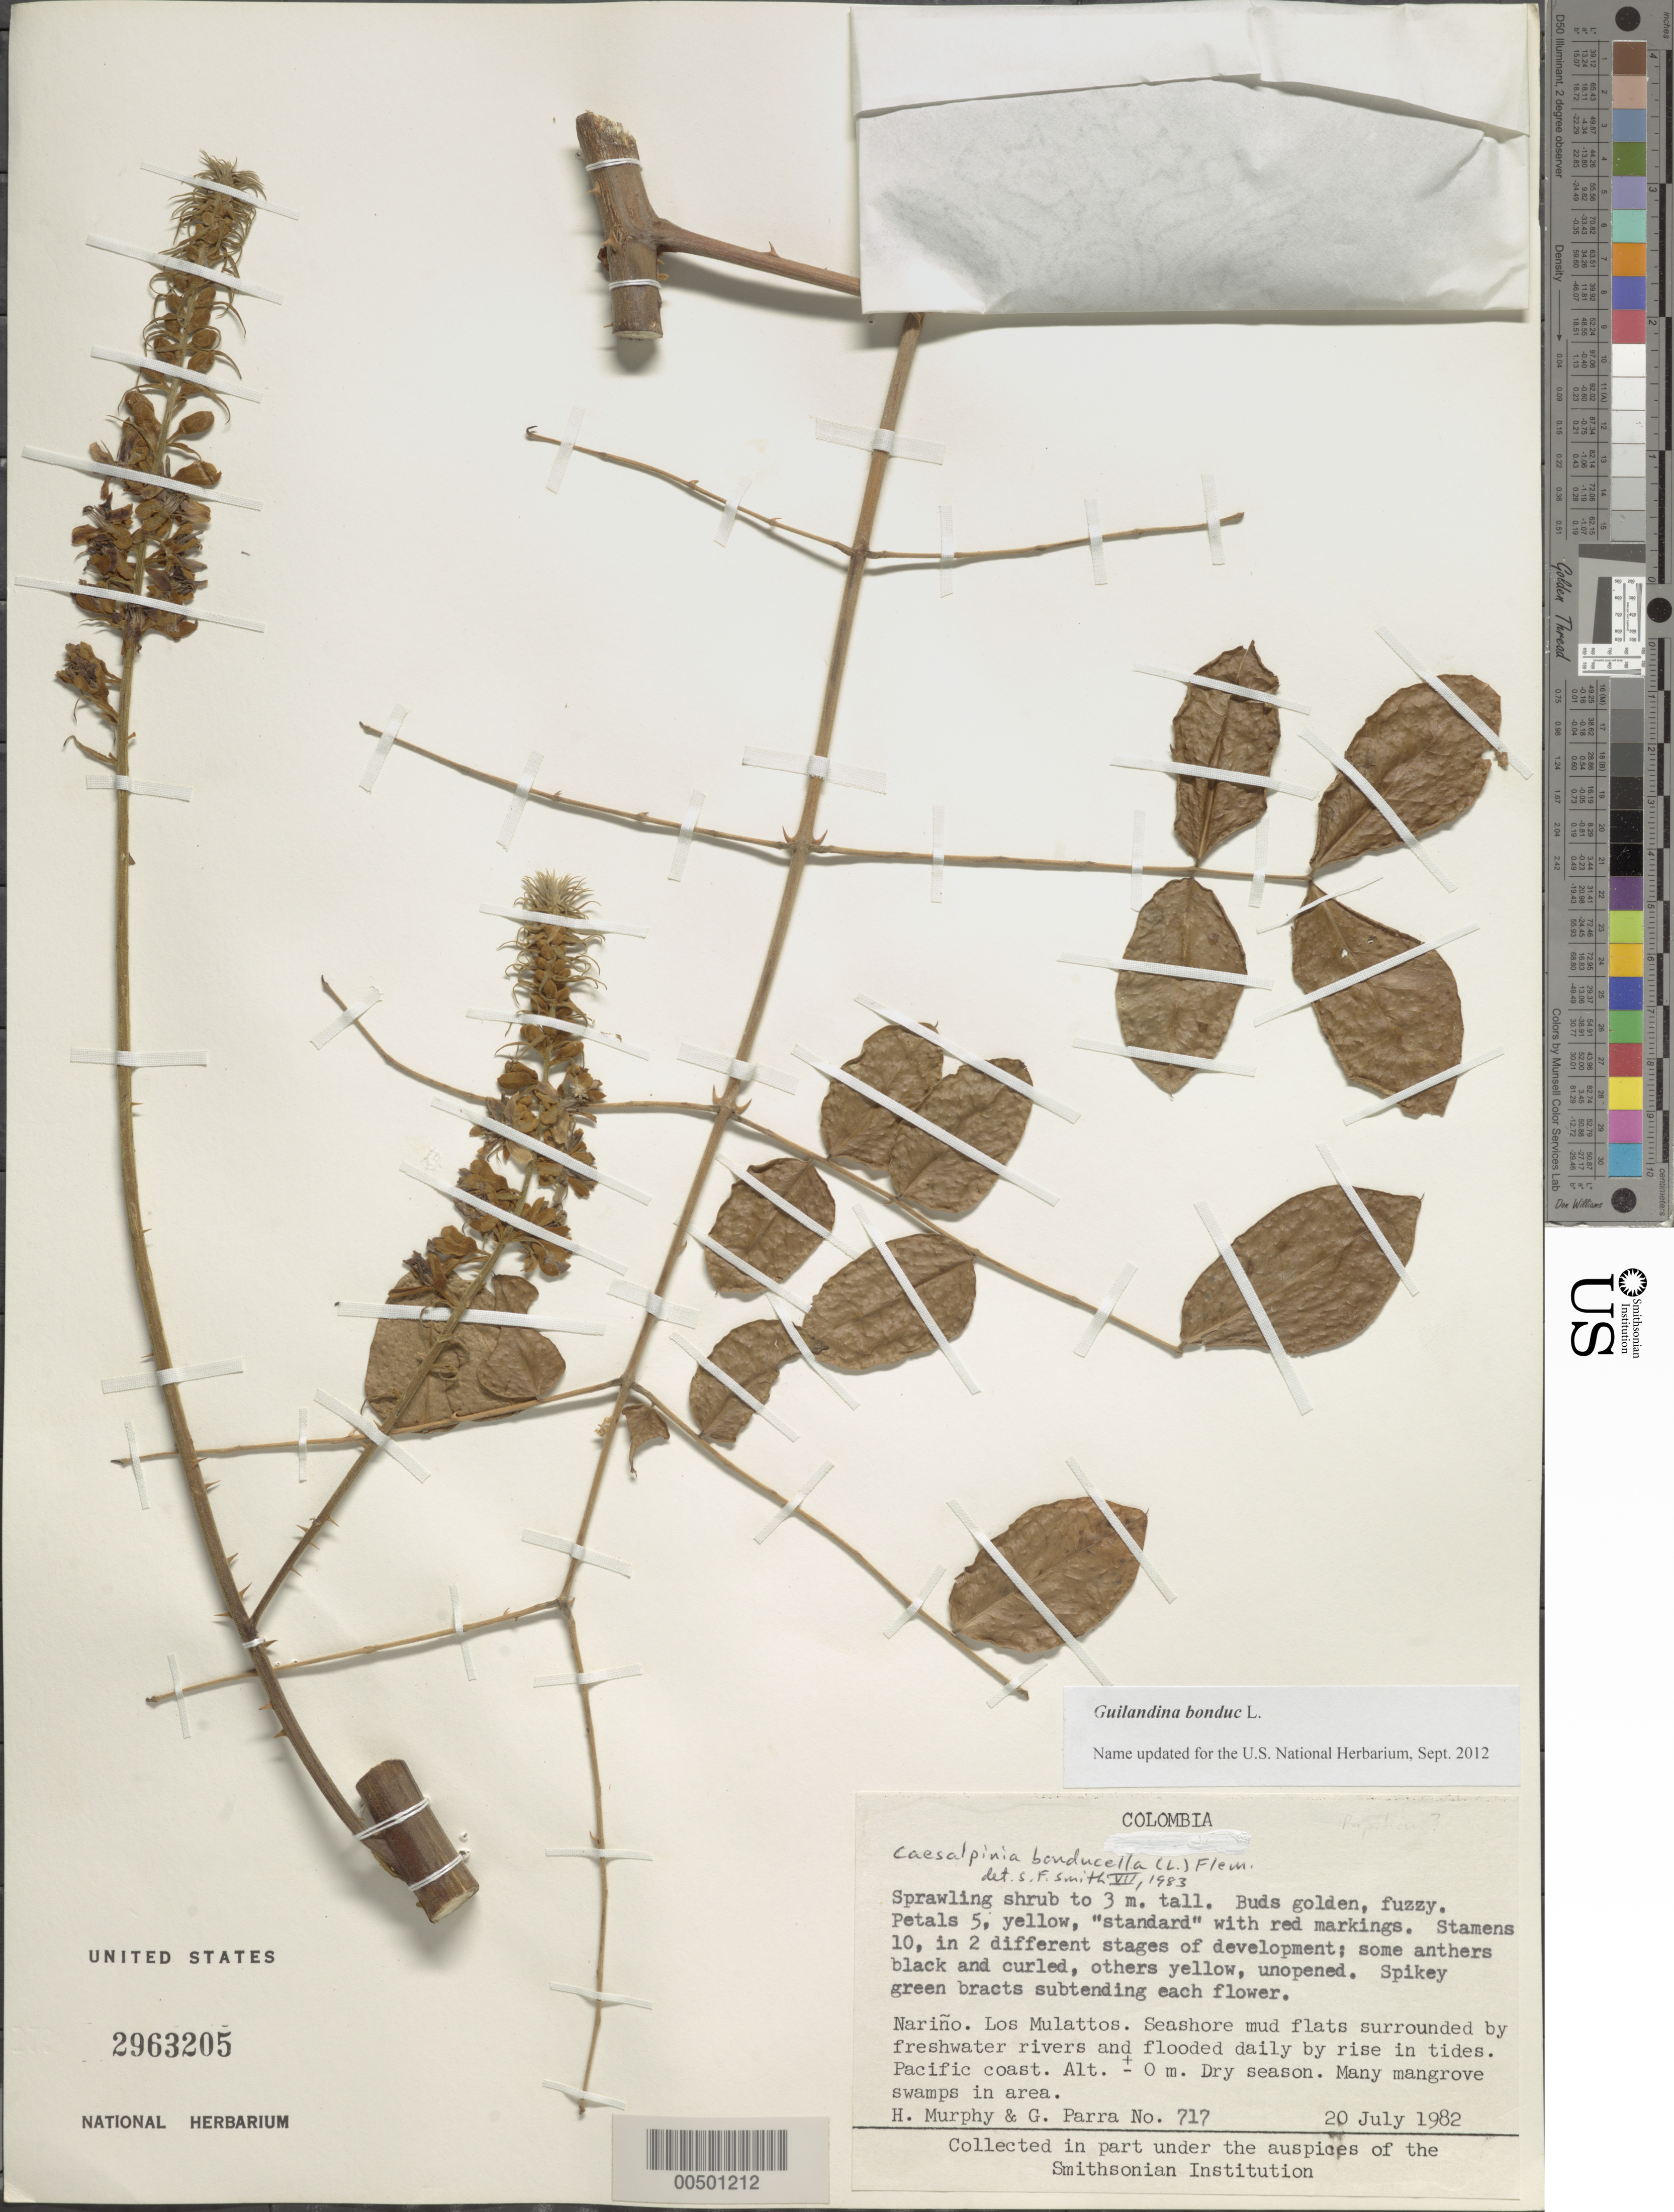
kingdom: Plantae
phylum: Tracheophyta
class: Magnoliopsida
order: Fabales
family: Fabaceae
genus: Guilandina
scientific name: Guilandina bonduc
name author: L.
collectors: H. Murphy & G. Parra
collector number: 717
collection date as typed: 20 Jul 1982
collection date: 1982-07-20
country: Colombia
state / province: Nariño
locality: Los Mulattos. Pacific Coast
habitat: Seashore mud flats surrounded by freshwater rivers, flooded daily by tides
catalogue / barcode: US 2963205